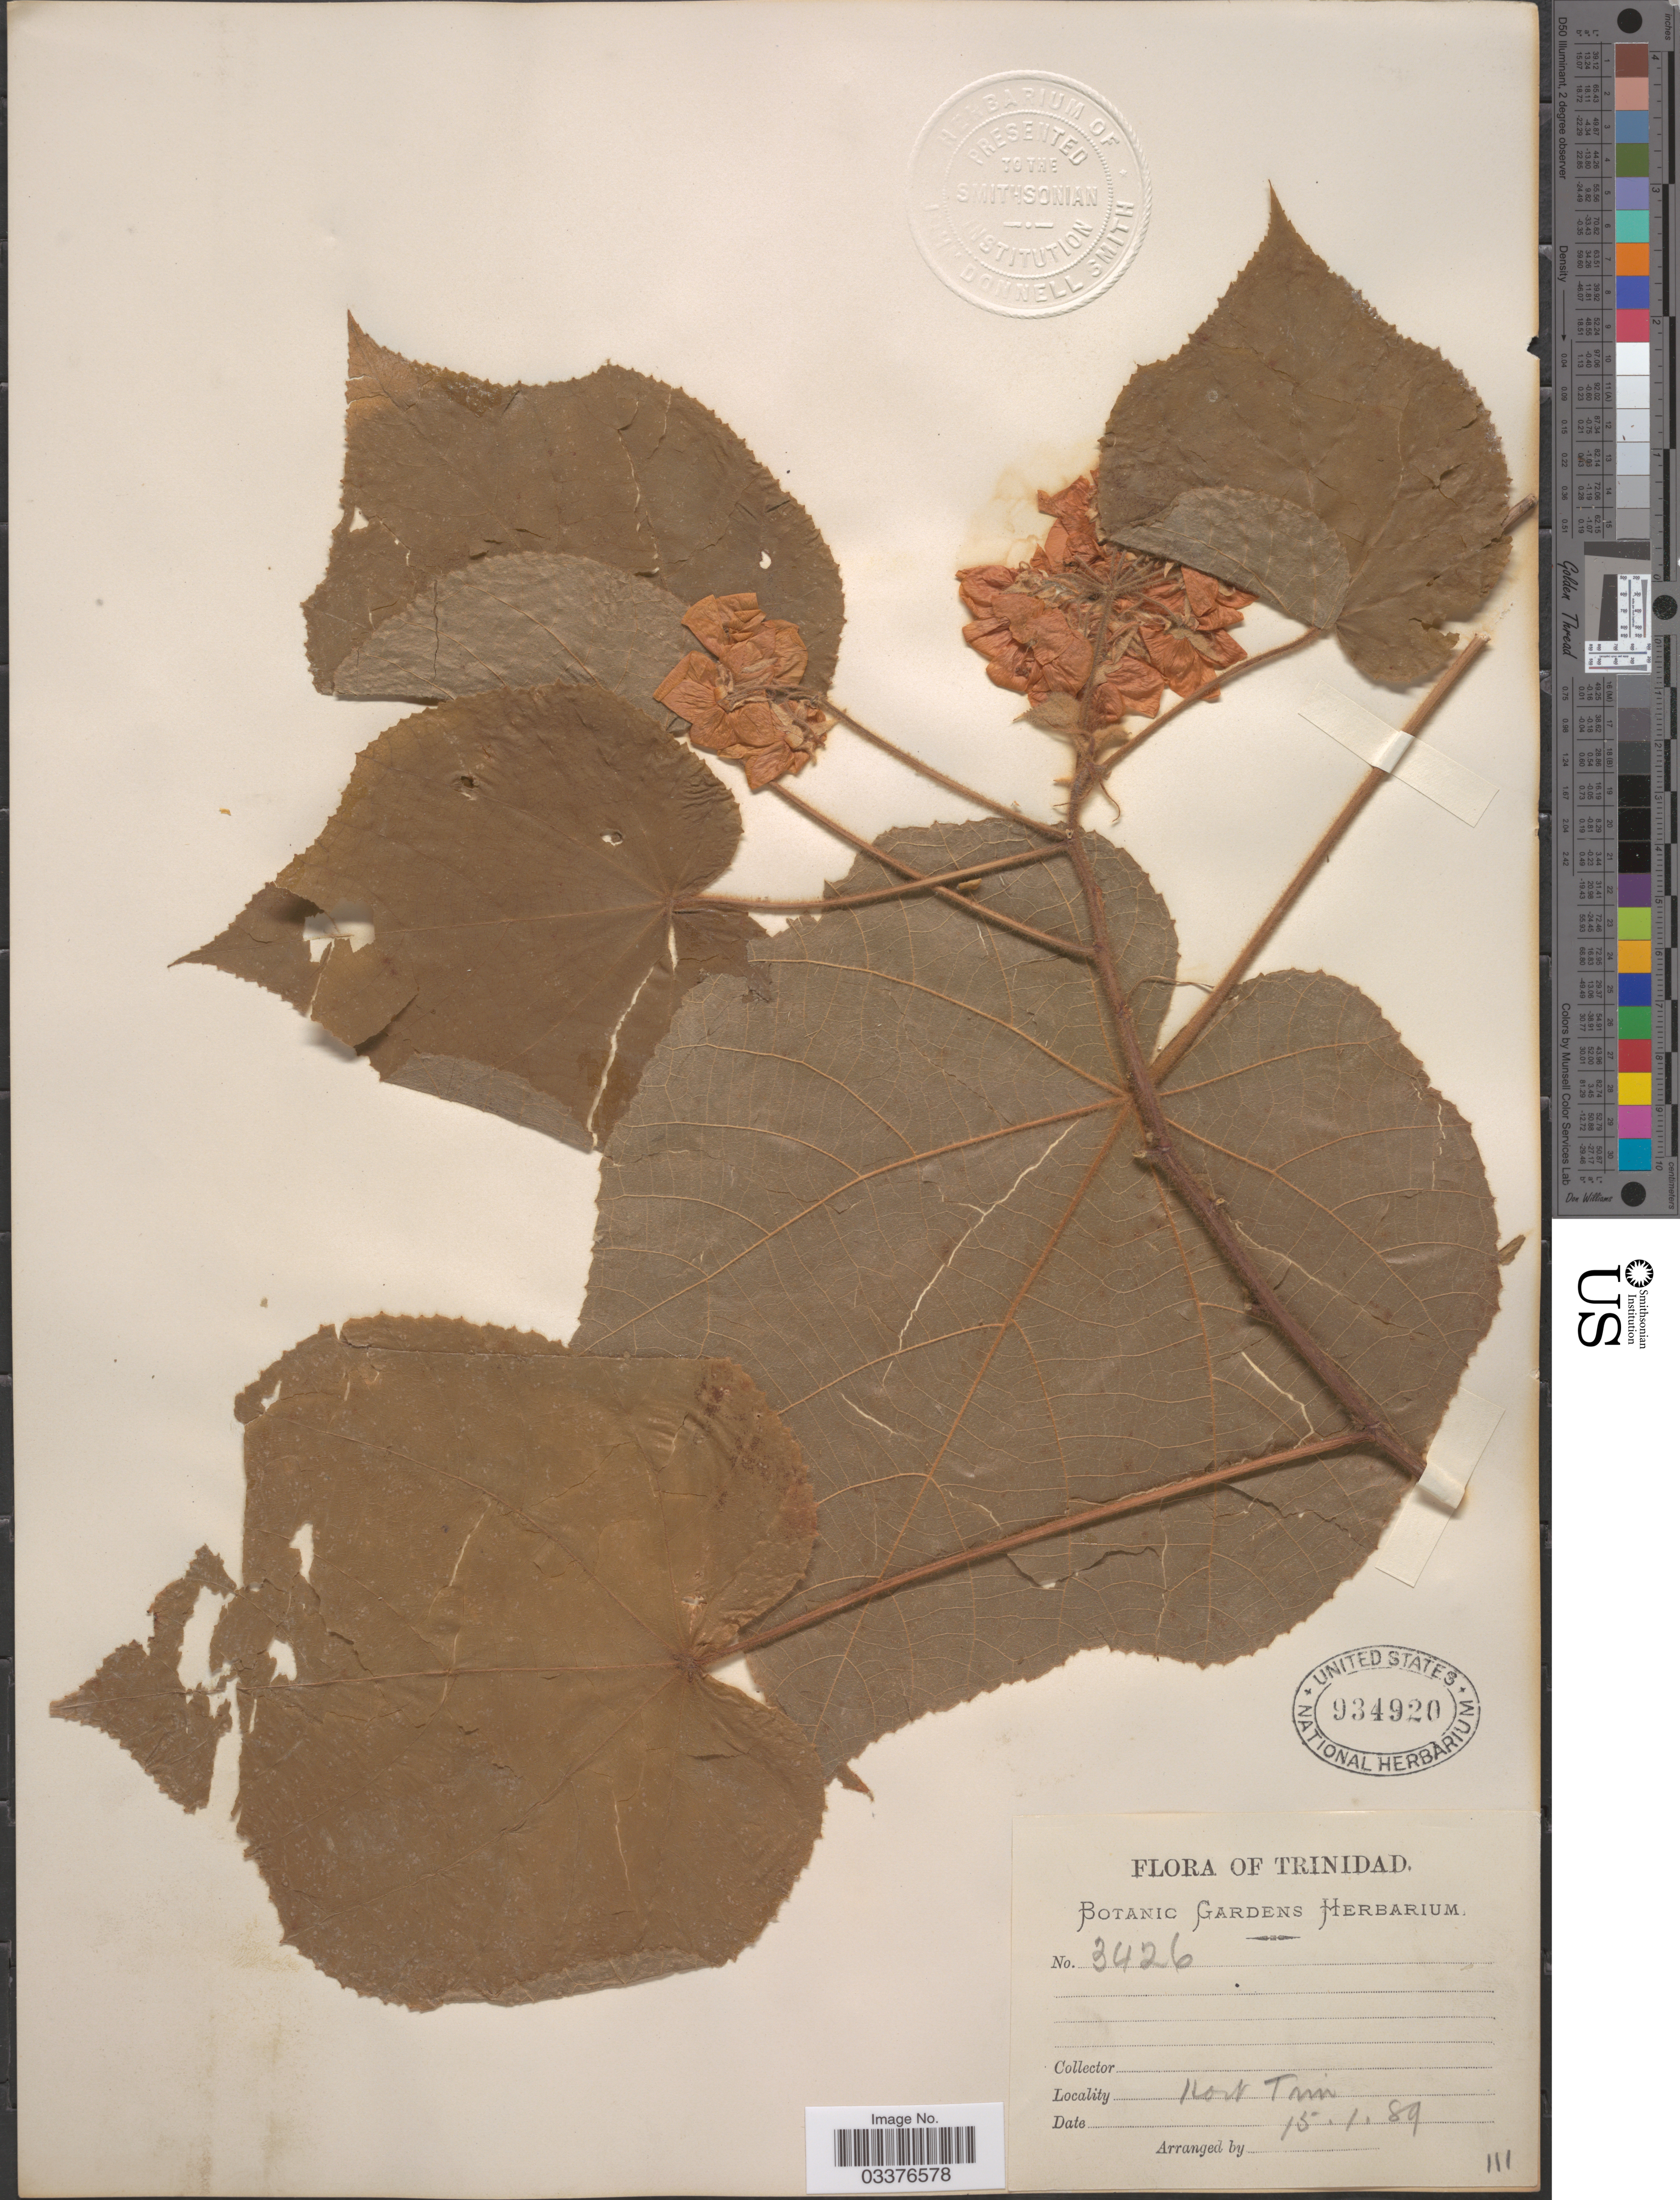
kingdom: Plantae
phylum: Tracheophyta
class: Magnoliopsida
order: Malvales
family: Malvaceae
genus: Dombeya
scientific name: Dombeya sp.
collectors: ex herb. Botanic Gardens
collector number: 3426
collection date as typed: Transcribed d/m/y: 15/1/89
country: Trinidad and Tobago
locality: Trinidad. Hort Trin.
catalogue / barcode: US 934920